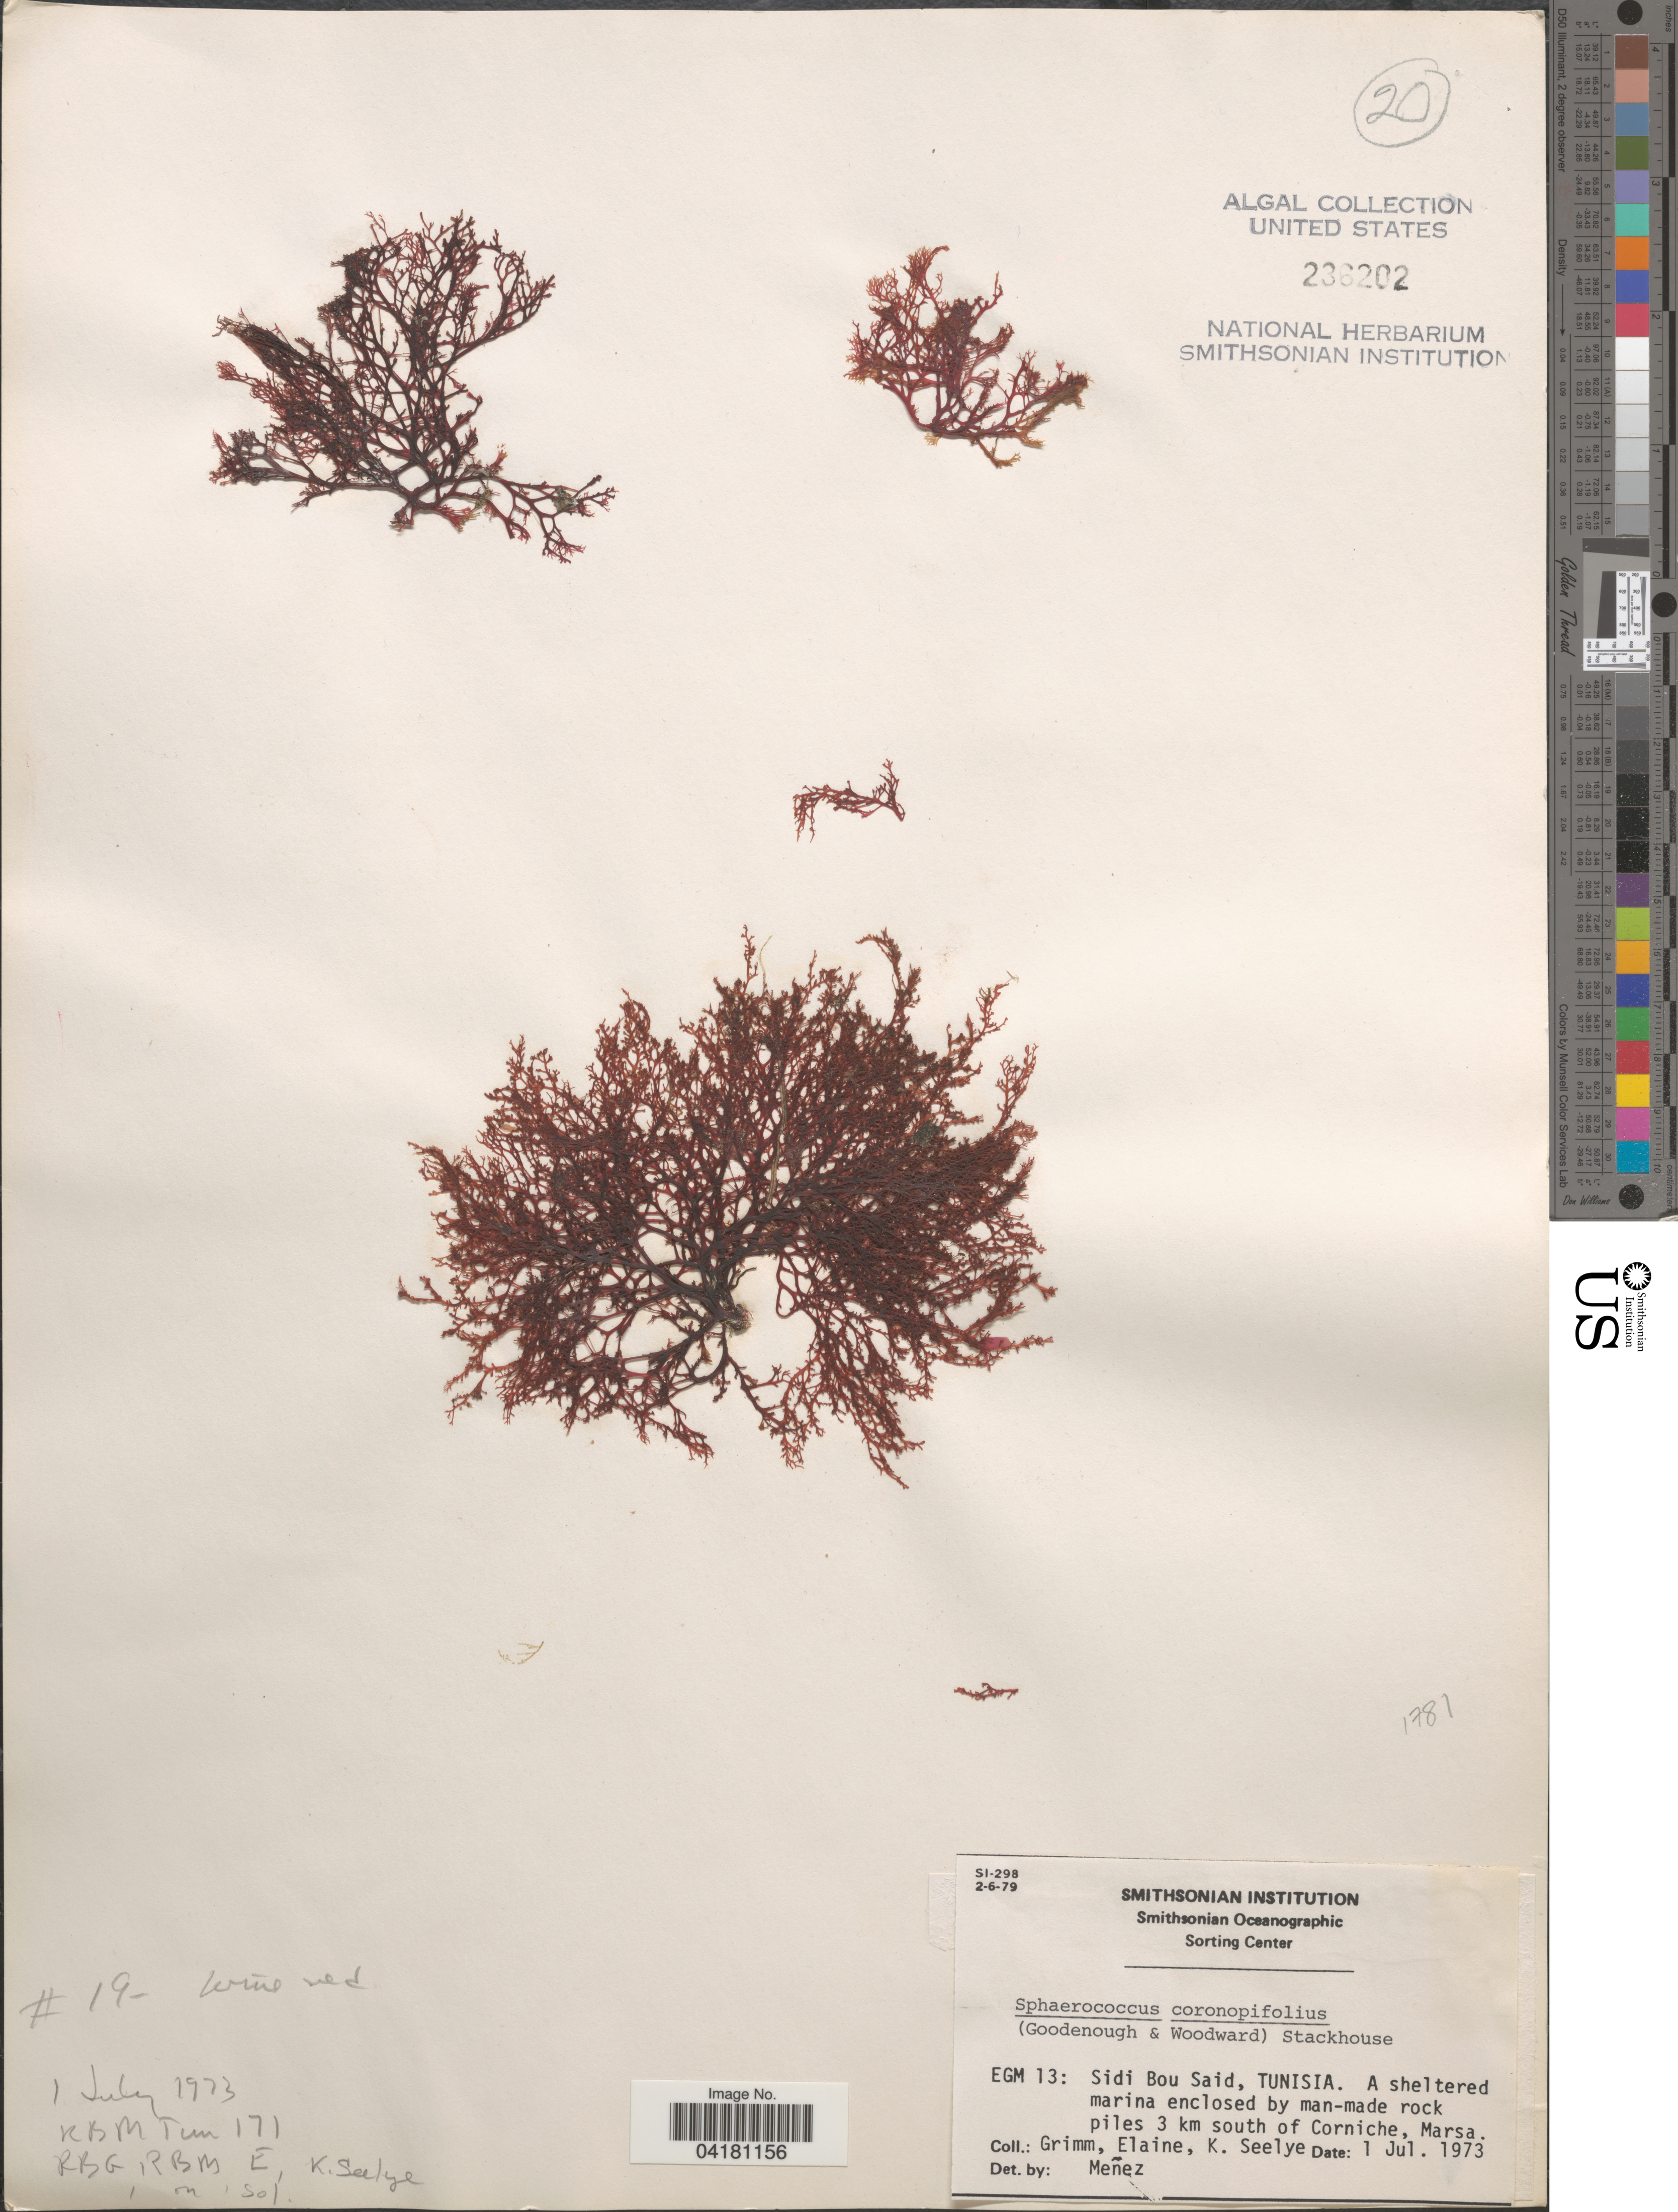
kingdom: Plantae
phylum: Rhodophyta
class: Florideophyceae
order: Gigartinales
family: Sphaerococcaceae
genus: Sphaerococcus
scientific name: Sphaerococcus coronopifolius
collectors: Grimm, E. Seelye & K. Seelye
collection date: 1973-07-01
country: Tunisia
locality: EGM 13: Sidi Bou Said. A sheltered marina enclosed by man-made rock piles 3 km south of Corniche, Marsa.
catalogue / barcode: US 236202